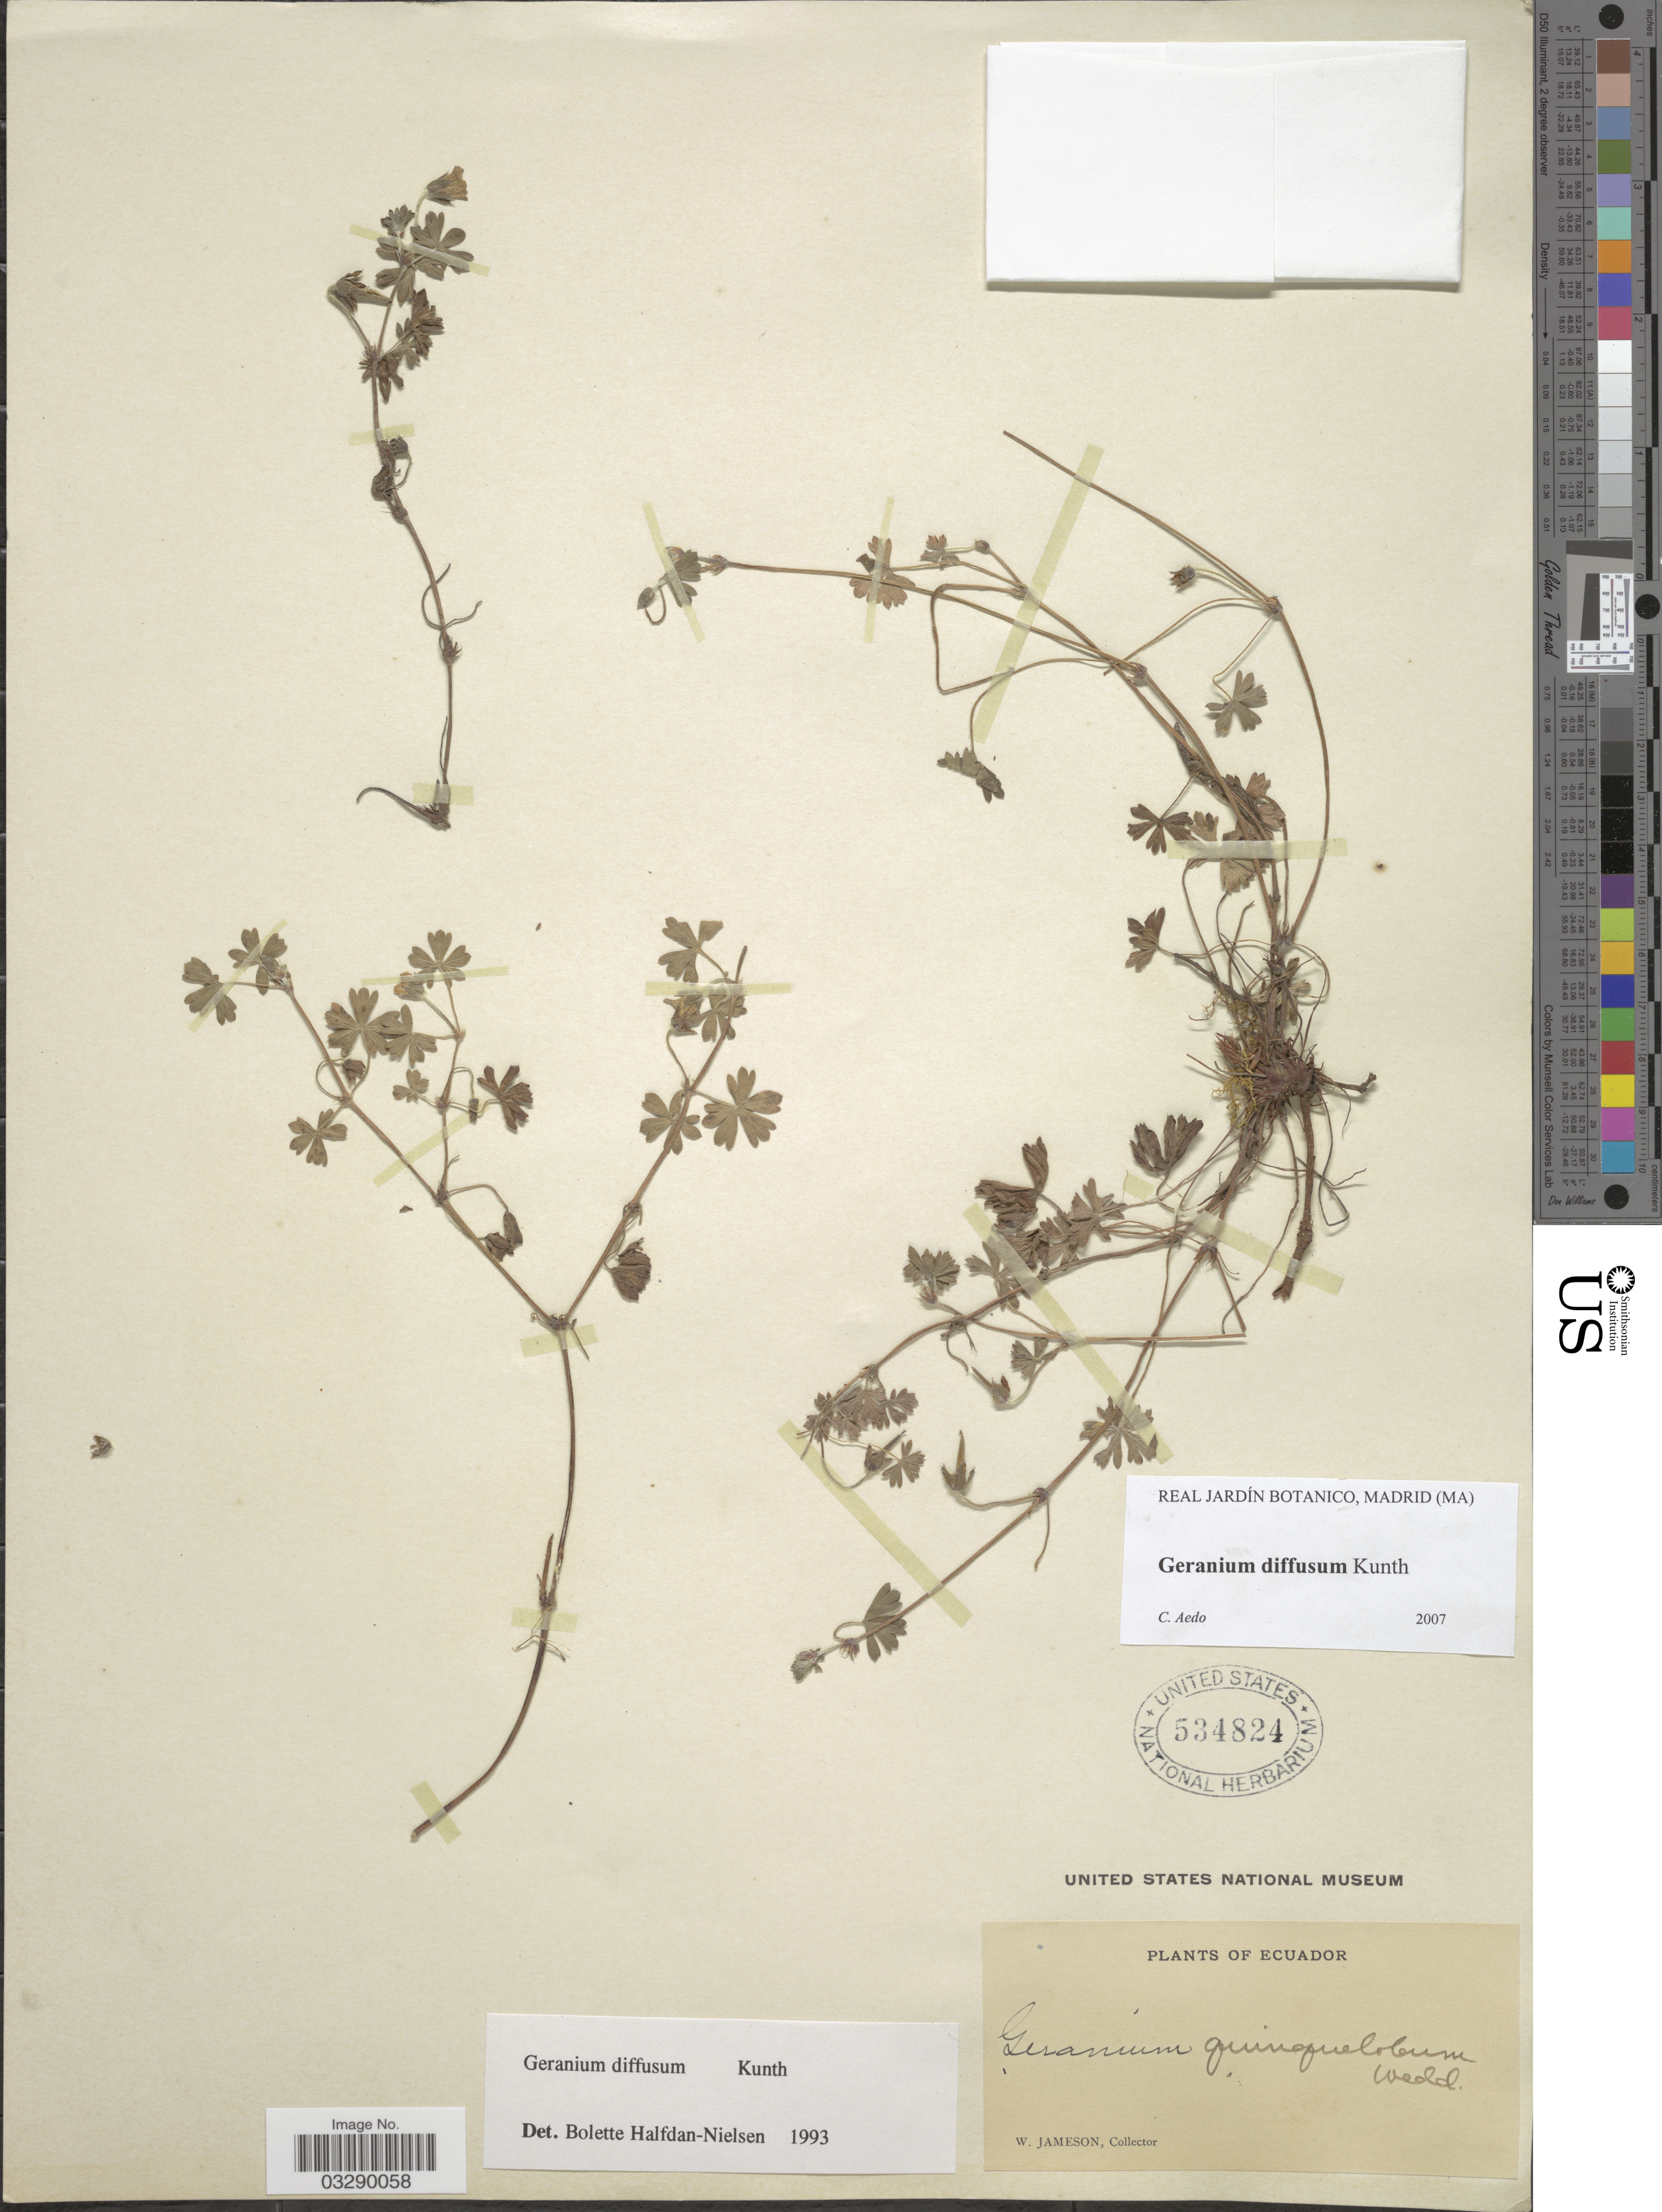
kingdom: Plantae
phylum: Tracheophyta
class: Magnoliopsida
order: Geraniales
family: Geraniaceae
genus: Geranium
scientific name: Geranium diffusum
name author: Kunth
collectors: W. Jameson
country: Ecuador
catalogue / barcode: US 534824